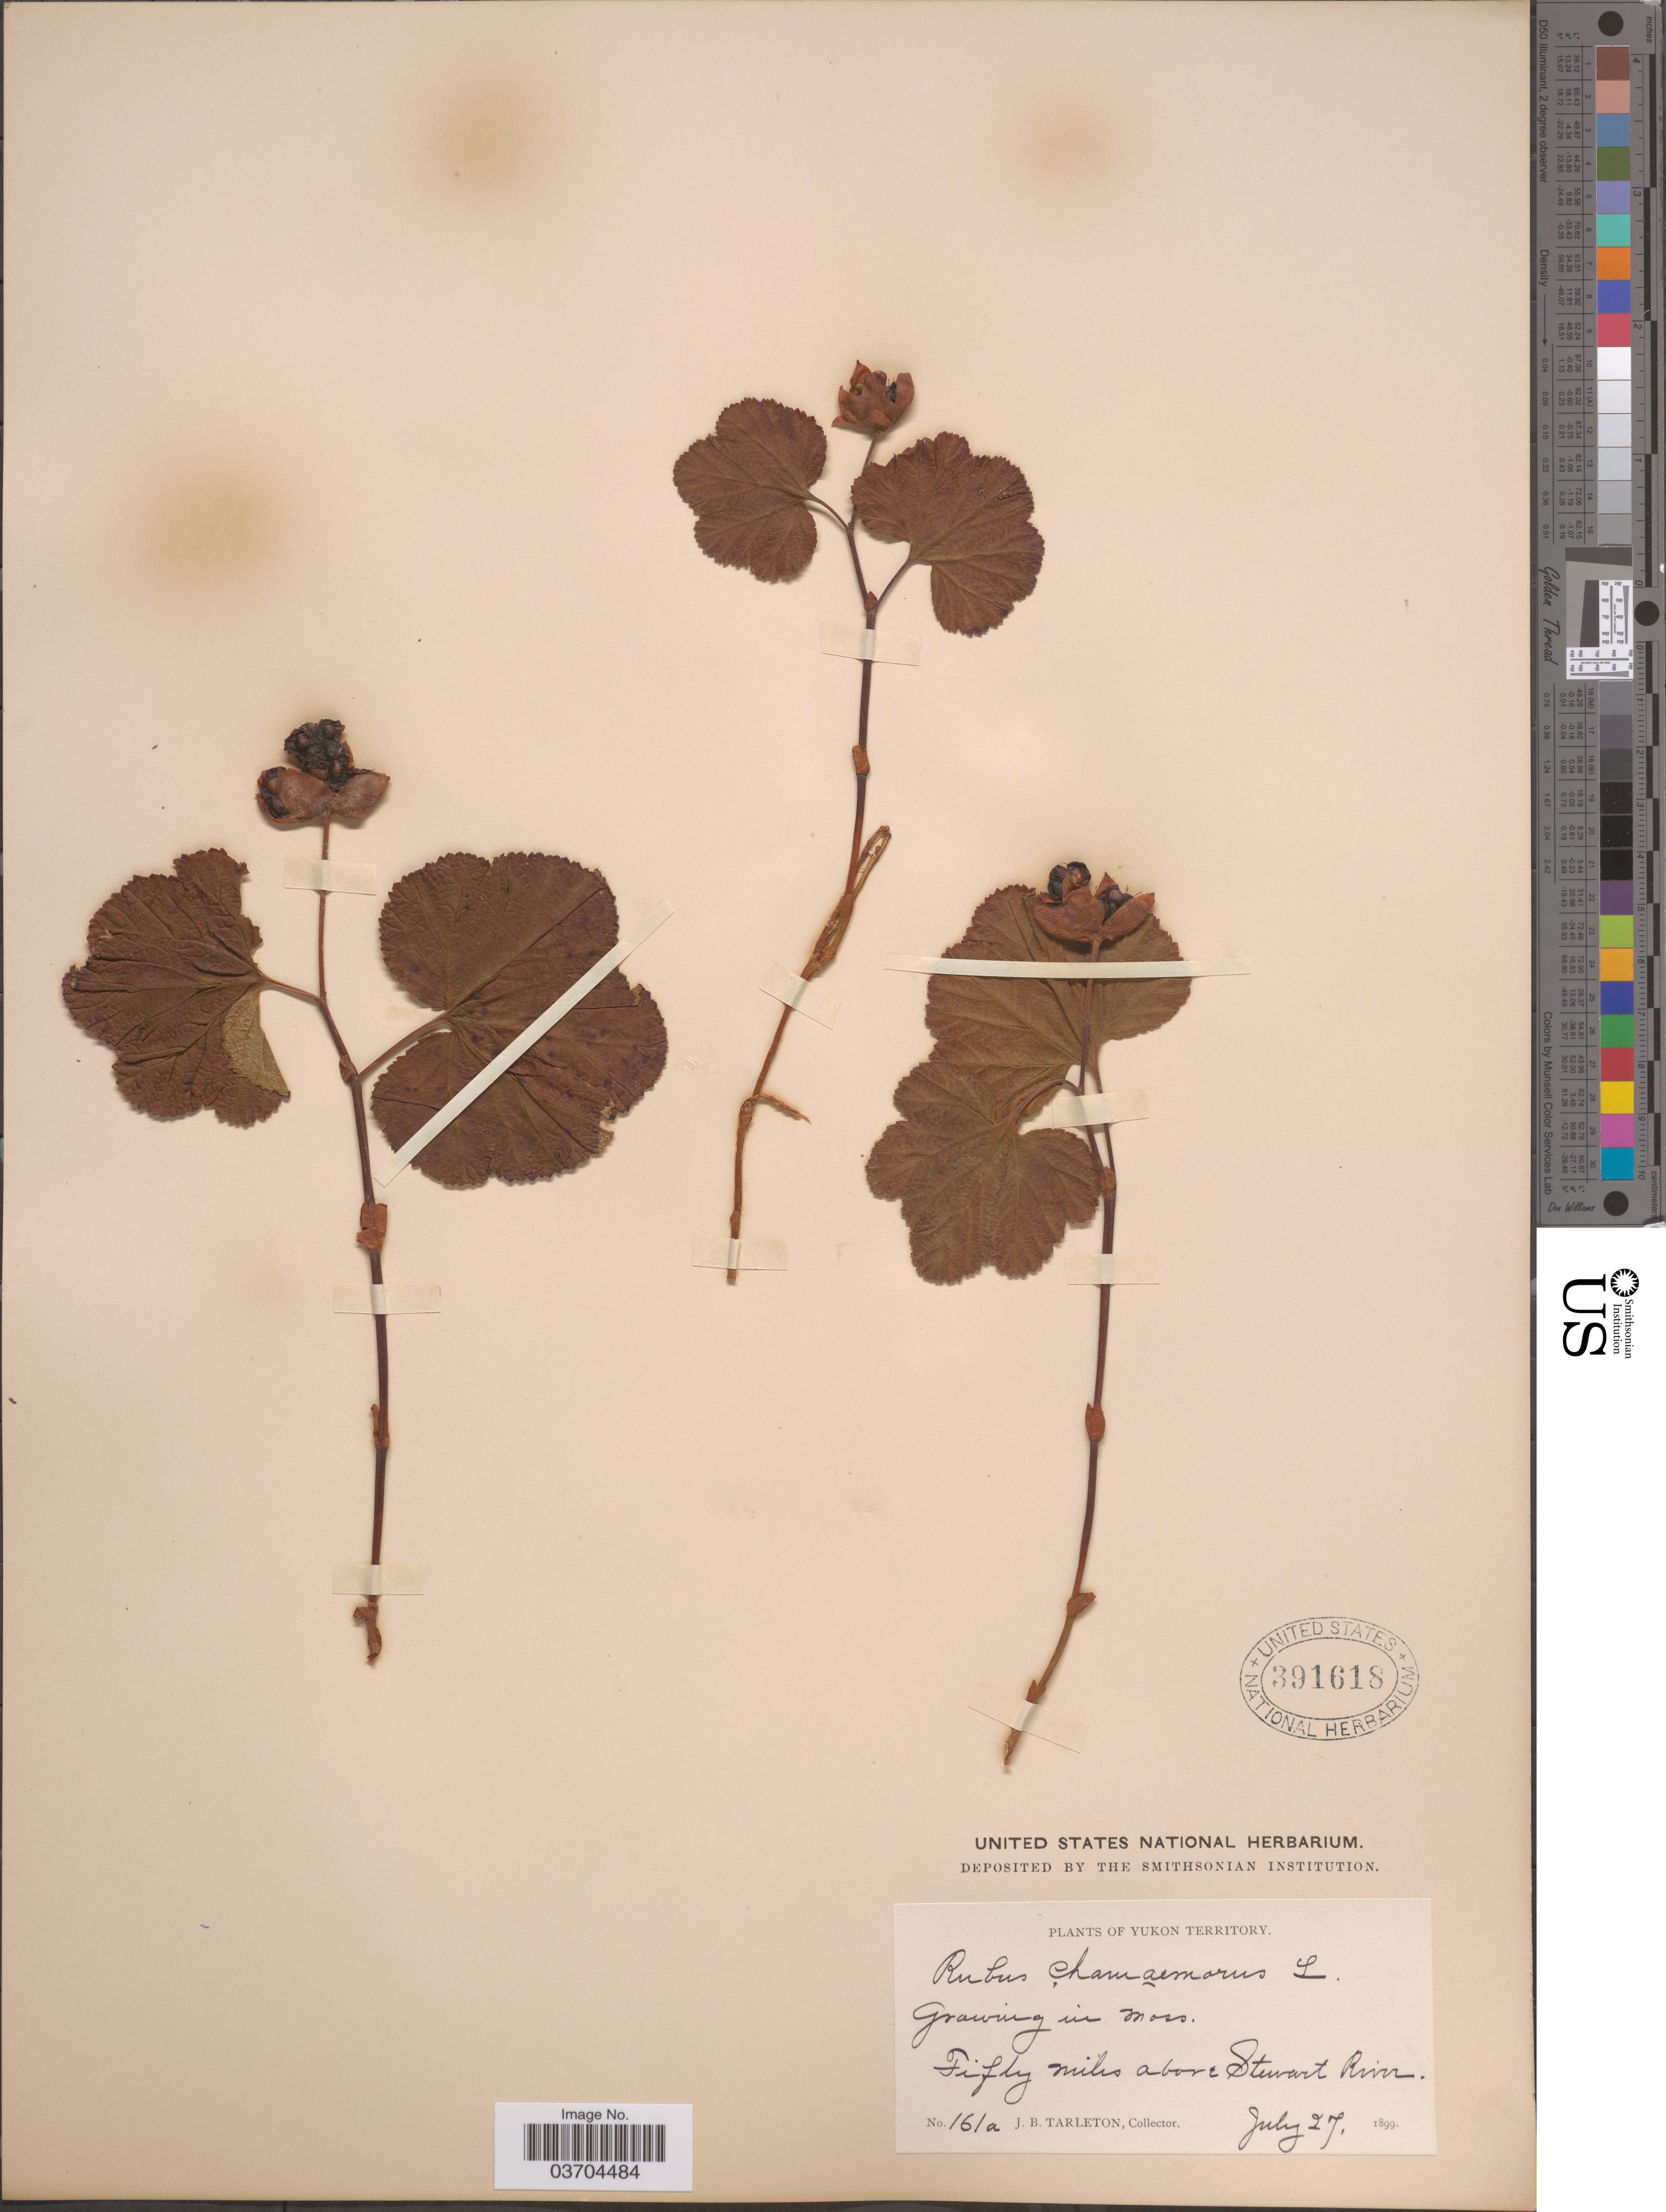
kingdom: Plantae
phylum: Tracheophyta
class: Magnoliopsida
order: Rosales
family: Rosaceae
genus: Rubus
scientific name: Rubus chamaemorus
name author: L.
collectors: J. Tarleton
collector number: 161a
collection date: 1899-07-27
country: Canada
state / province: Yukon Territory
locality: Fifty miles above Stewart River.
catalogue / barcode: US 391618